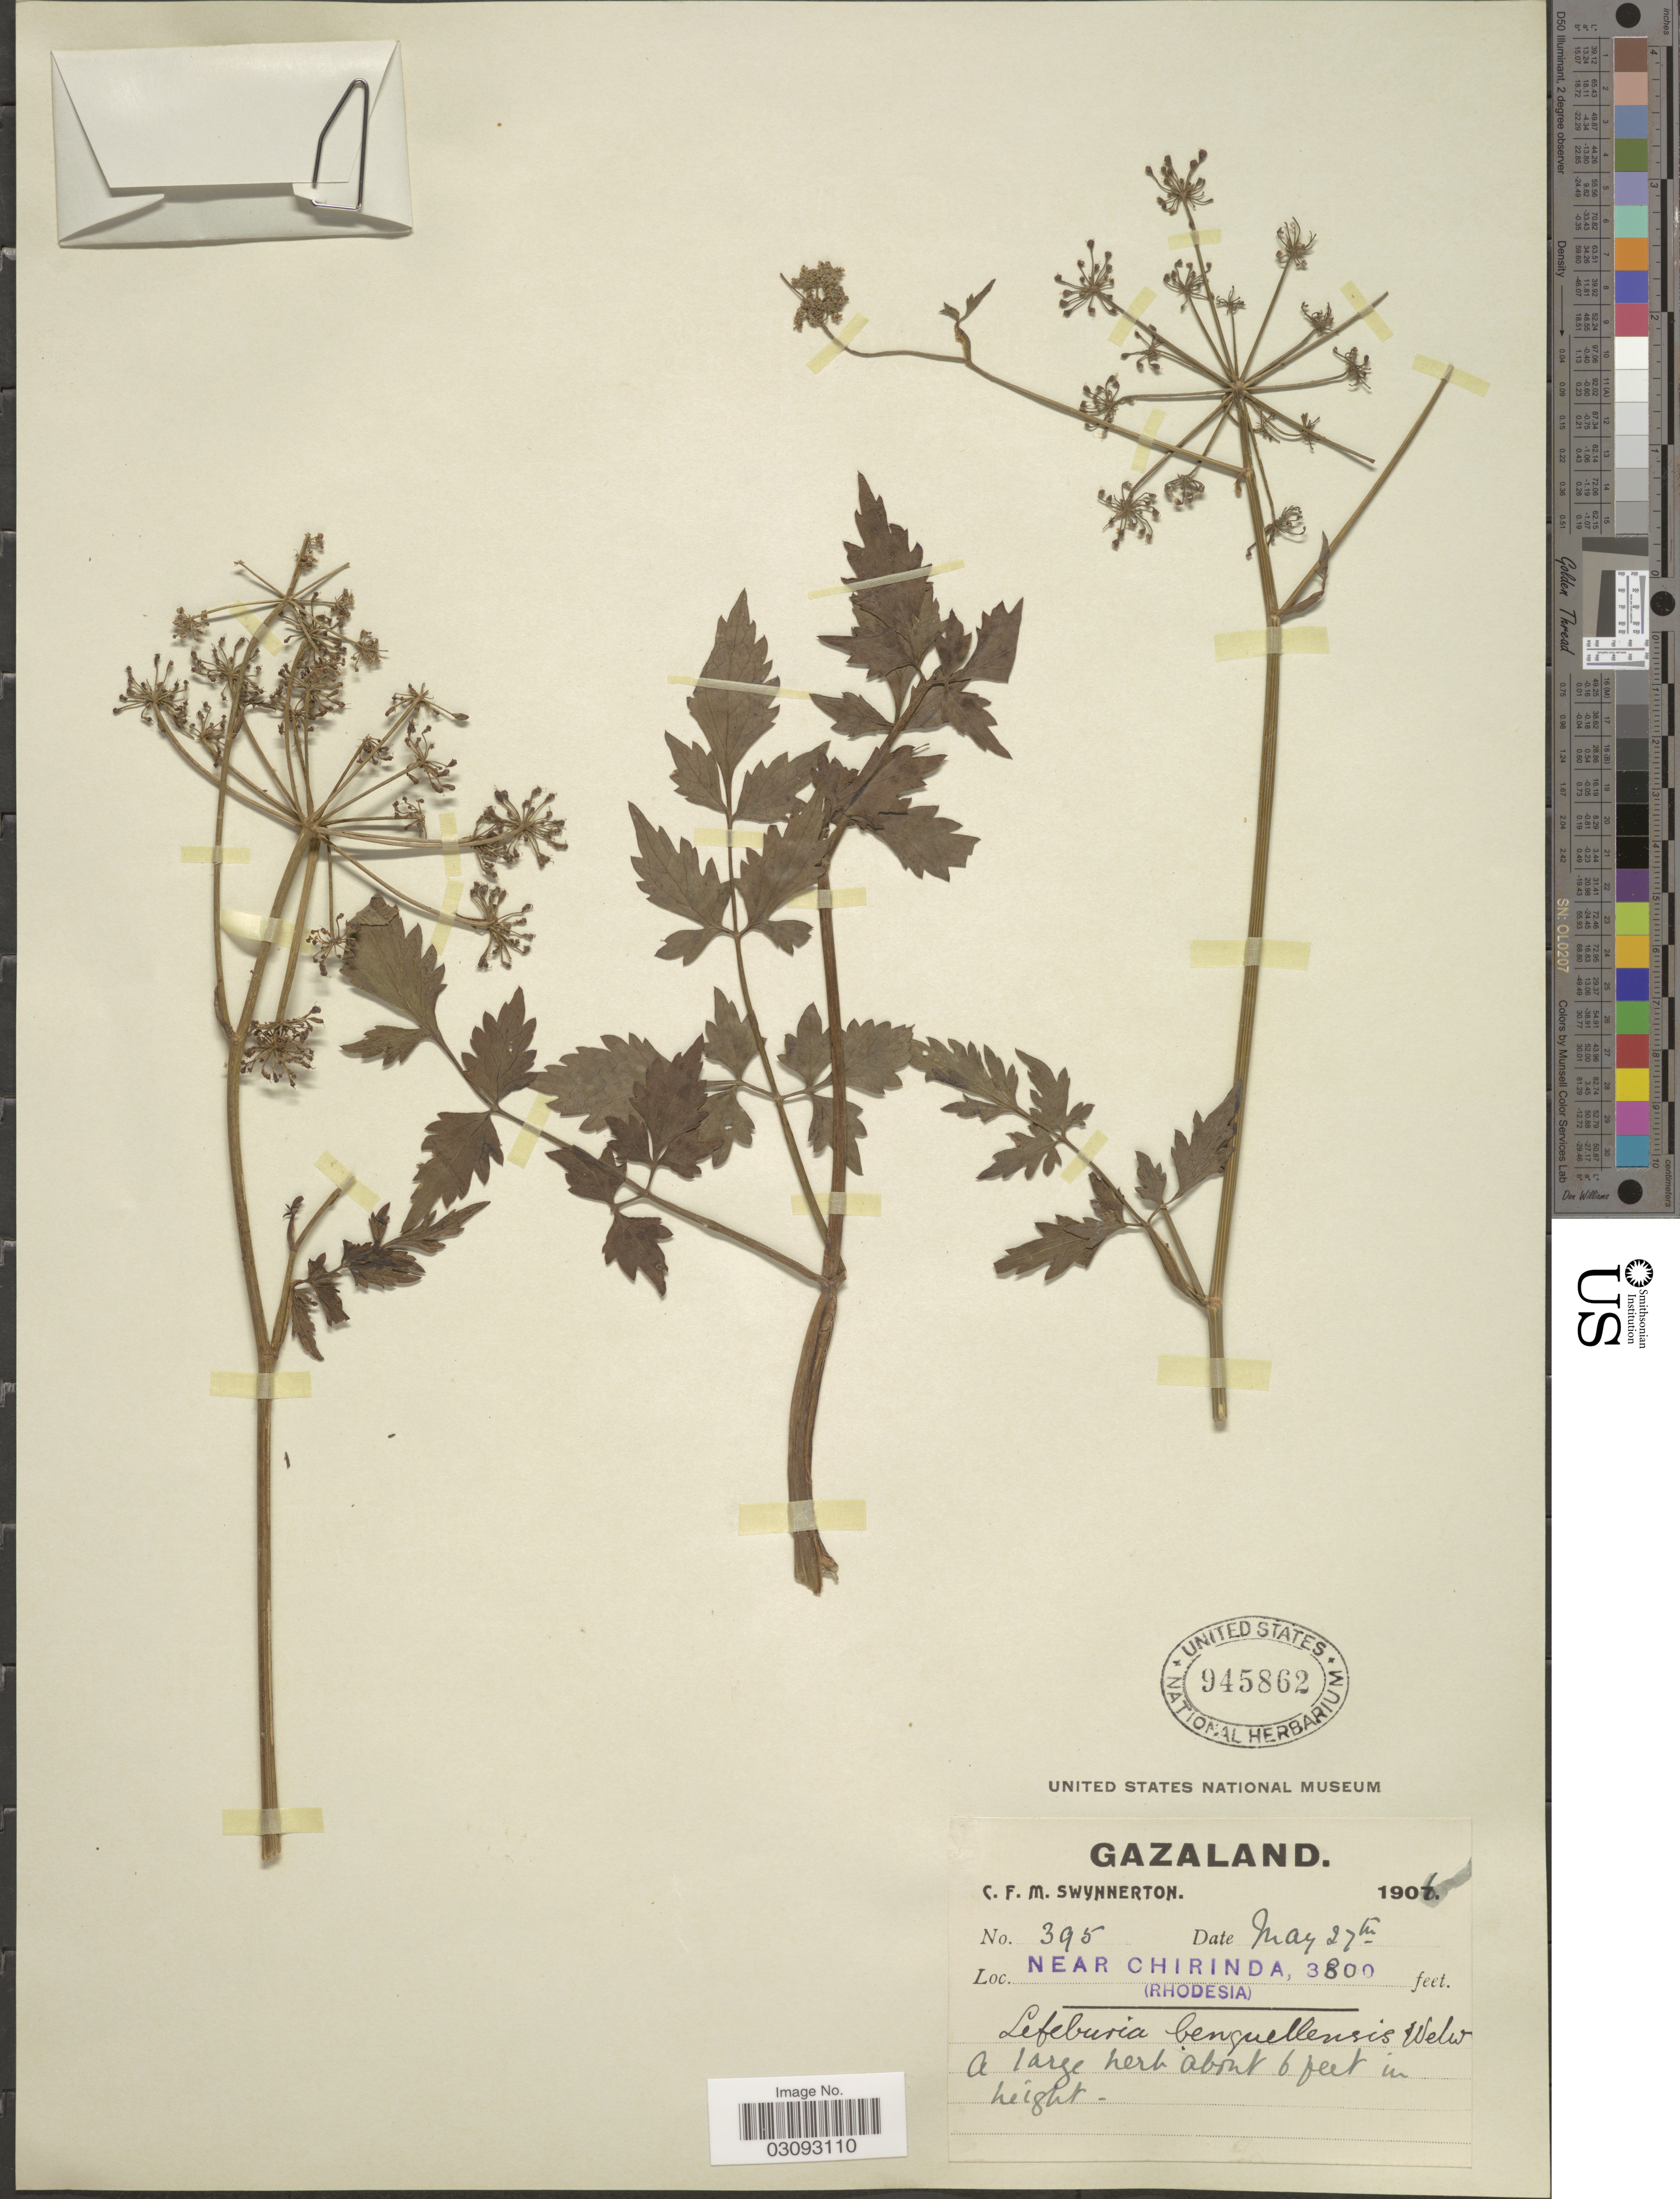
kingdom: Plantae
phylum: Tracheophyta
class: Magnoliopsida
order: Apiales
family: Apiaceae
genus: Peucedanum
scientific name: Peucedanum benguelense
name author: (Engl.) Eyles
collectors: C. Swynnerton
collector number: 395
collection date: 1906-05-27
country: Zimbabwe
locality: Gazaland. Near Chirinda (Rhodesia).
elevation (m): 1158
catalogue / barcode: US 945862